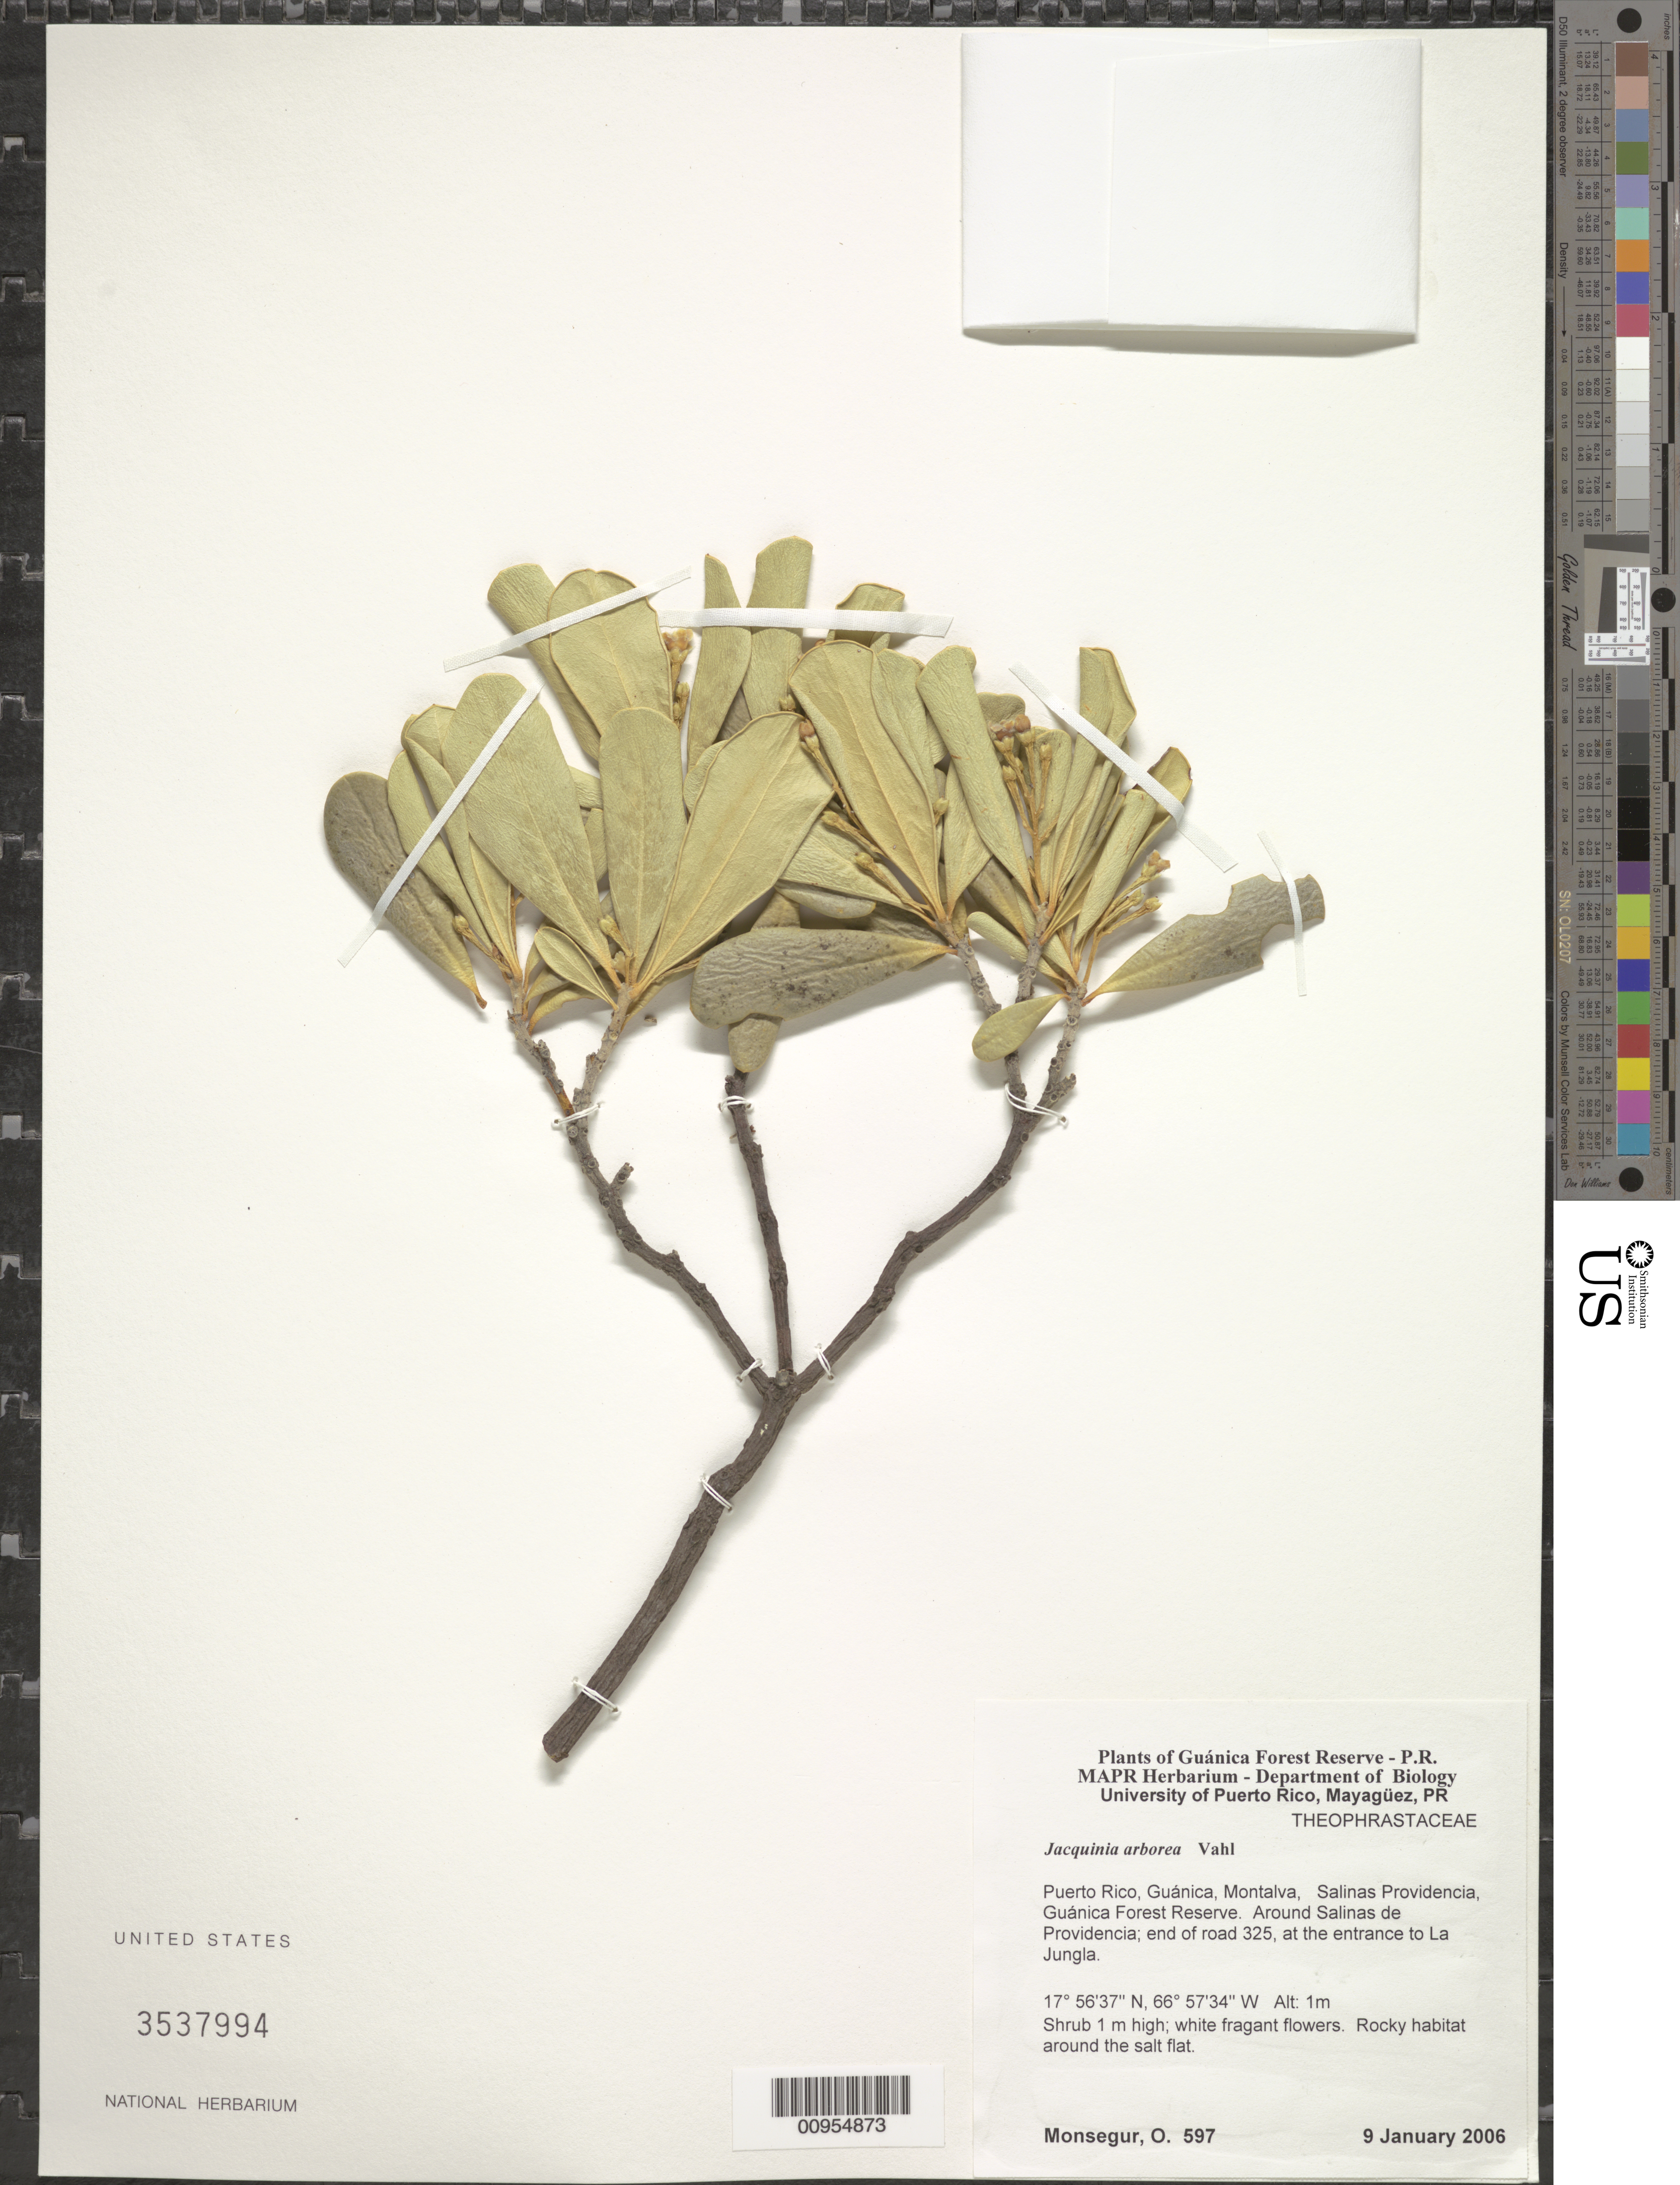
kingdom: Plantae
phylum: Tracheophyta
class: Magnoliopsida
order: Ericales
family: Primulaceae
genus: Jacquinia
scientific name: Jacquinia arborea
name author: Vahl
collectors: O. Monsegur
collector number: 597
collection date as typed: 09 Jan 2006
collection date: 2006-01-09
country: Puerto Rico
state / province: Guánica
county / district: Montalva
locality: Guánica Forest Reserve. Around Salinas de Providencia; end of road 325, at the entrance to La Jungla.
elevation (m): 1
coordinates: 17.56367, 66.5734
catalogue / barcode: US 3537994